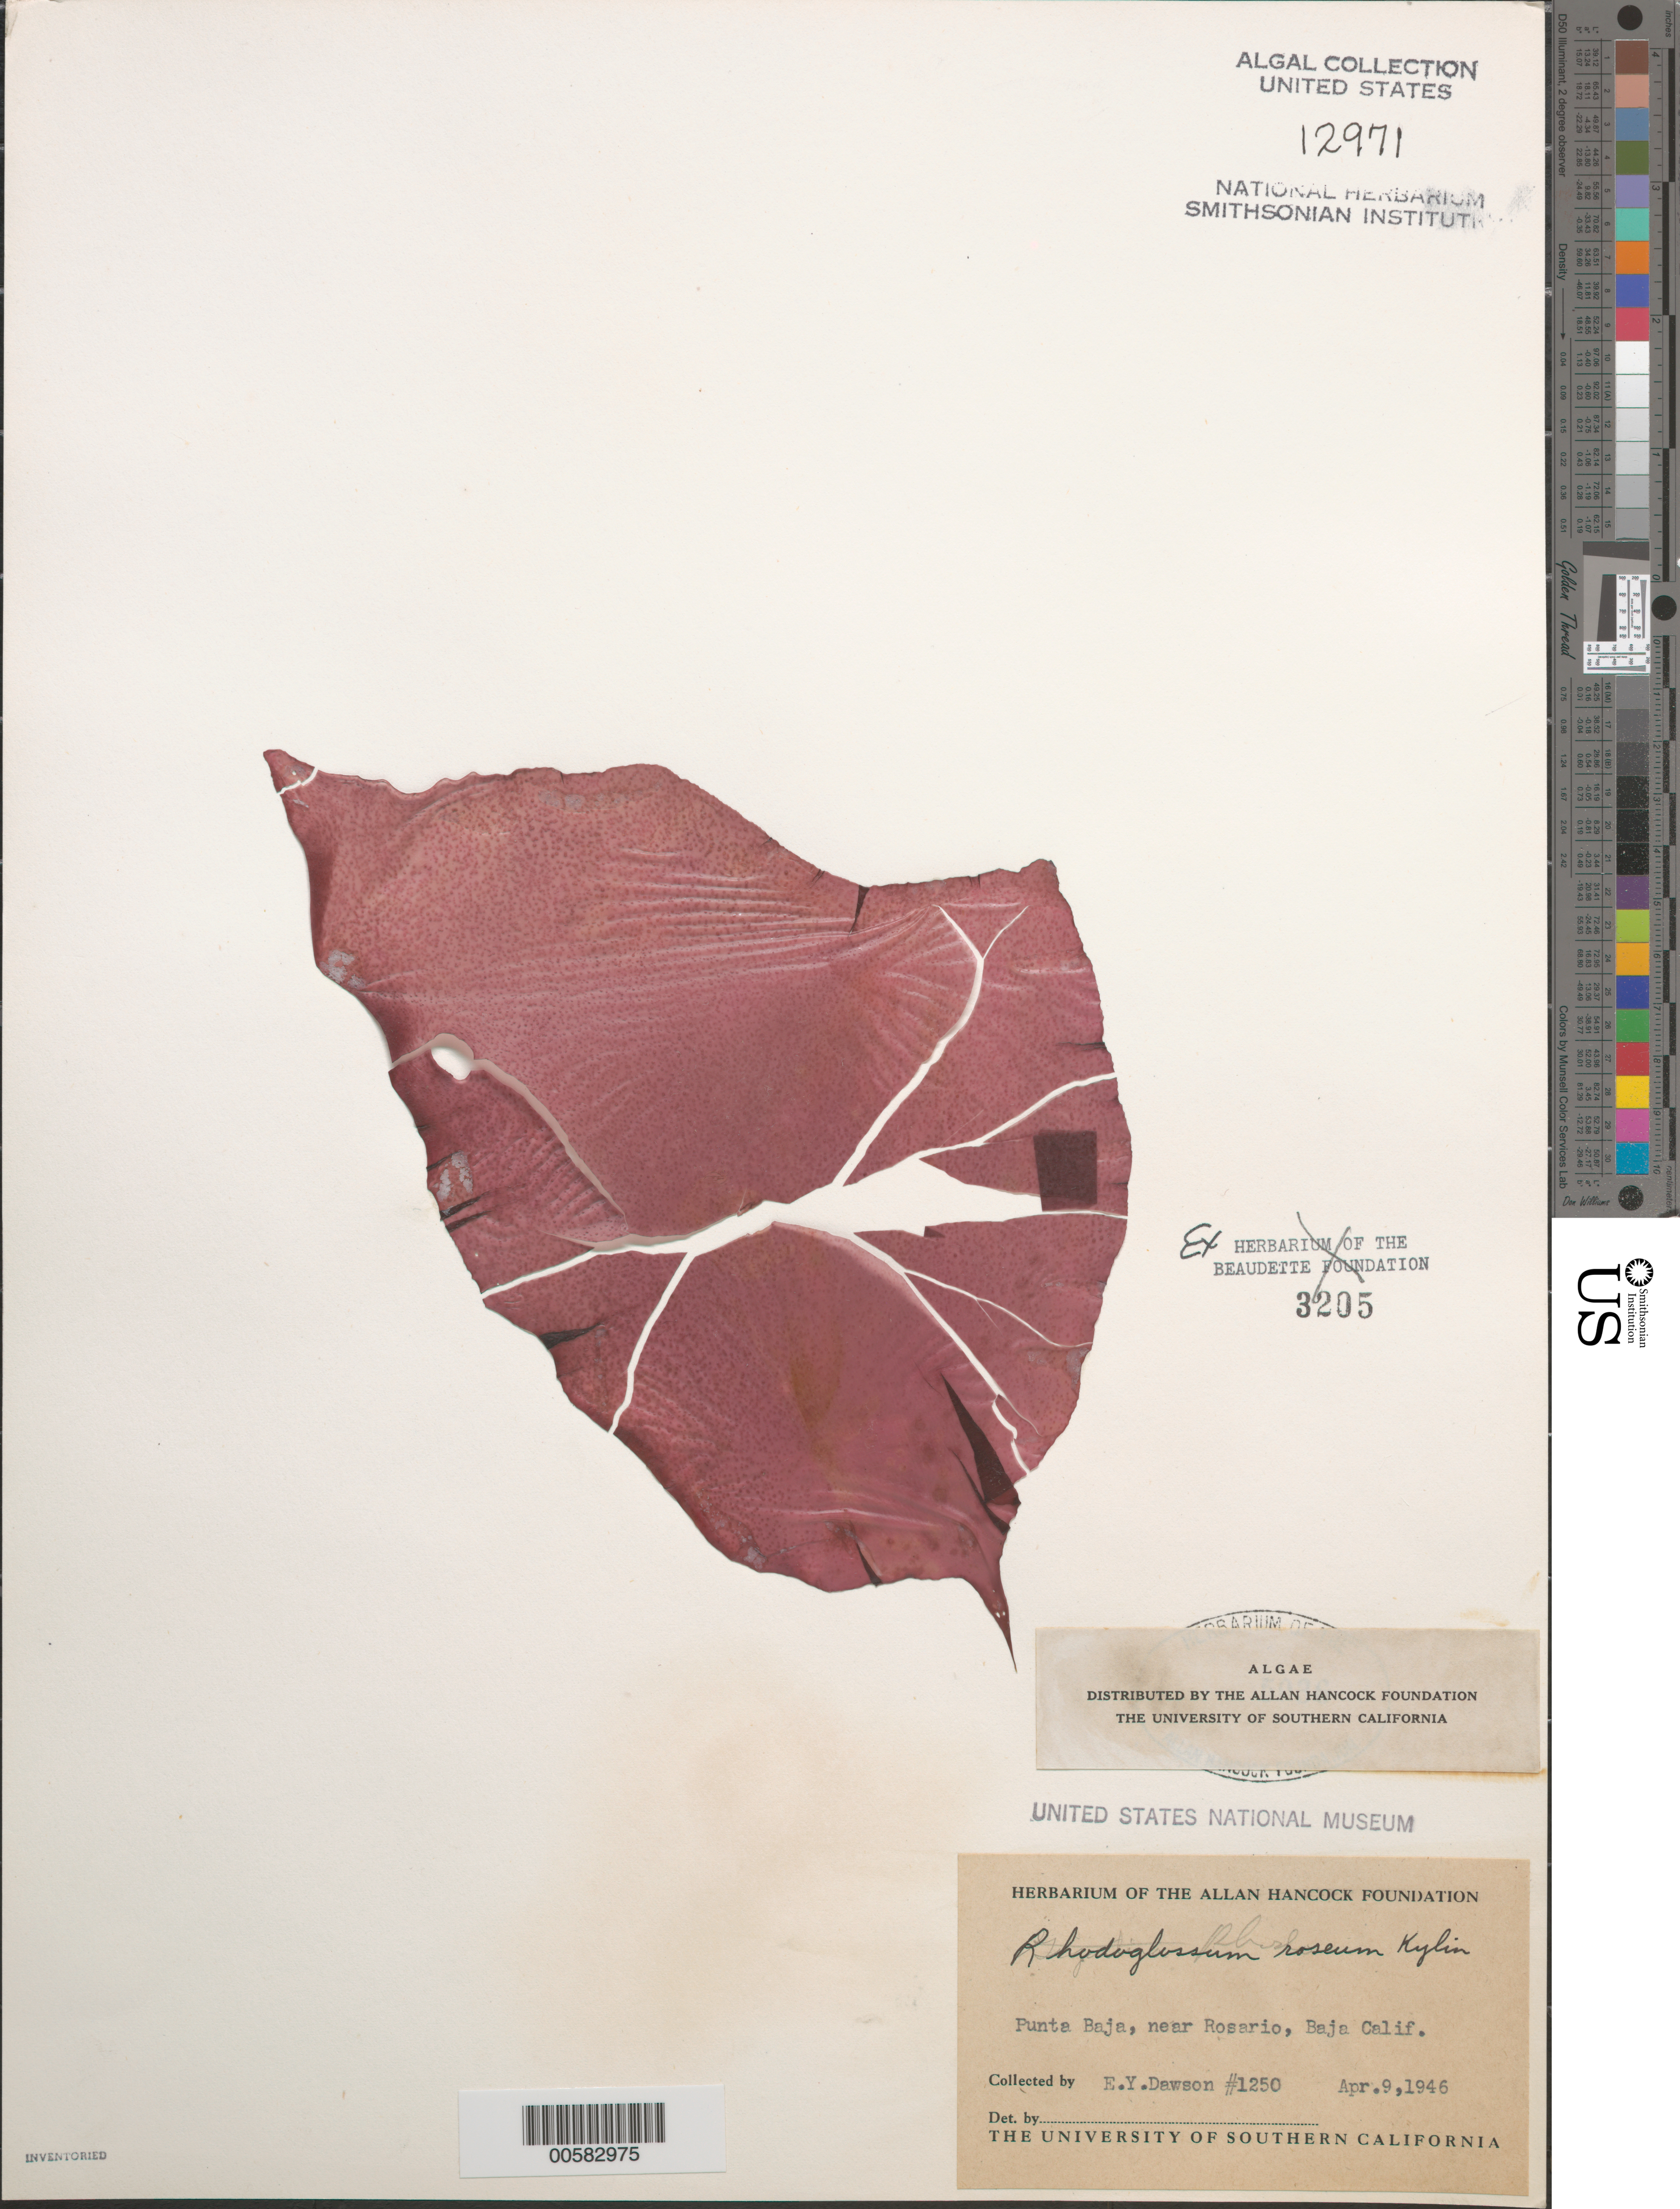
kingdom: Plantae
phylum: Rhodophyta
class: Florideophyceae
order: Gigartinales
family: Gigartinaceae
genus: Mazzaella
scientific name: Mazzaella rosea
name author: (Kylin) Fredericq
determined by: Algae name updating Project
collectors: E. Y. Dawson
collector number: EYD 1250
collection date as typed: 09 Apr 1946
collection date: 1946-04-09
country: Mexico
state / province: Baja California Norte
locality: Punta Baja, near Rosario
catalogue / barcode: US 12971